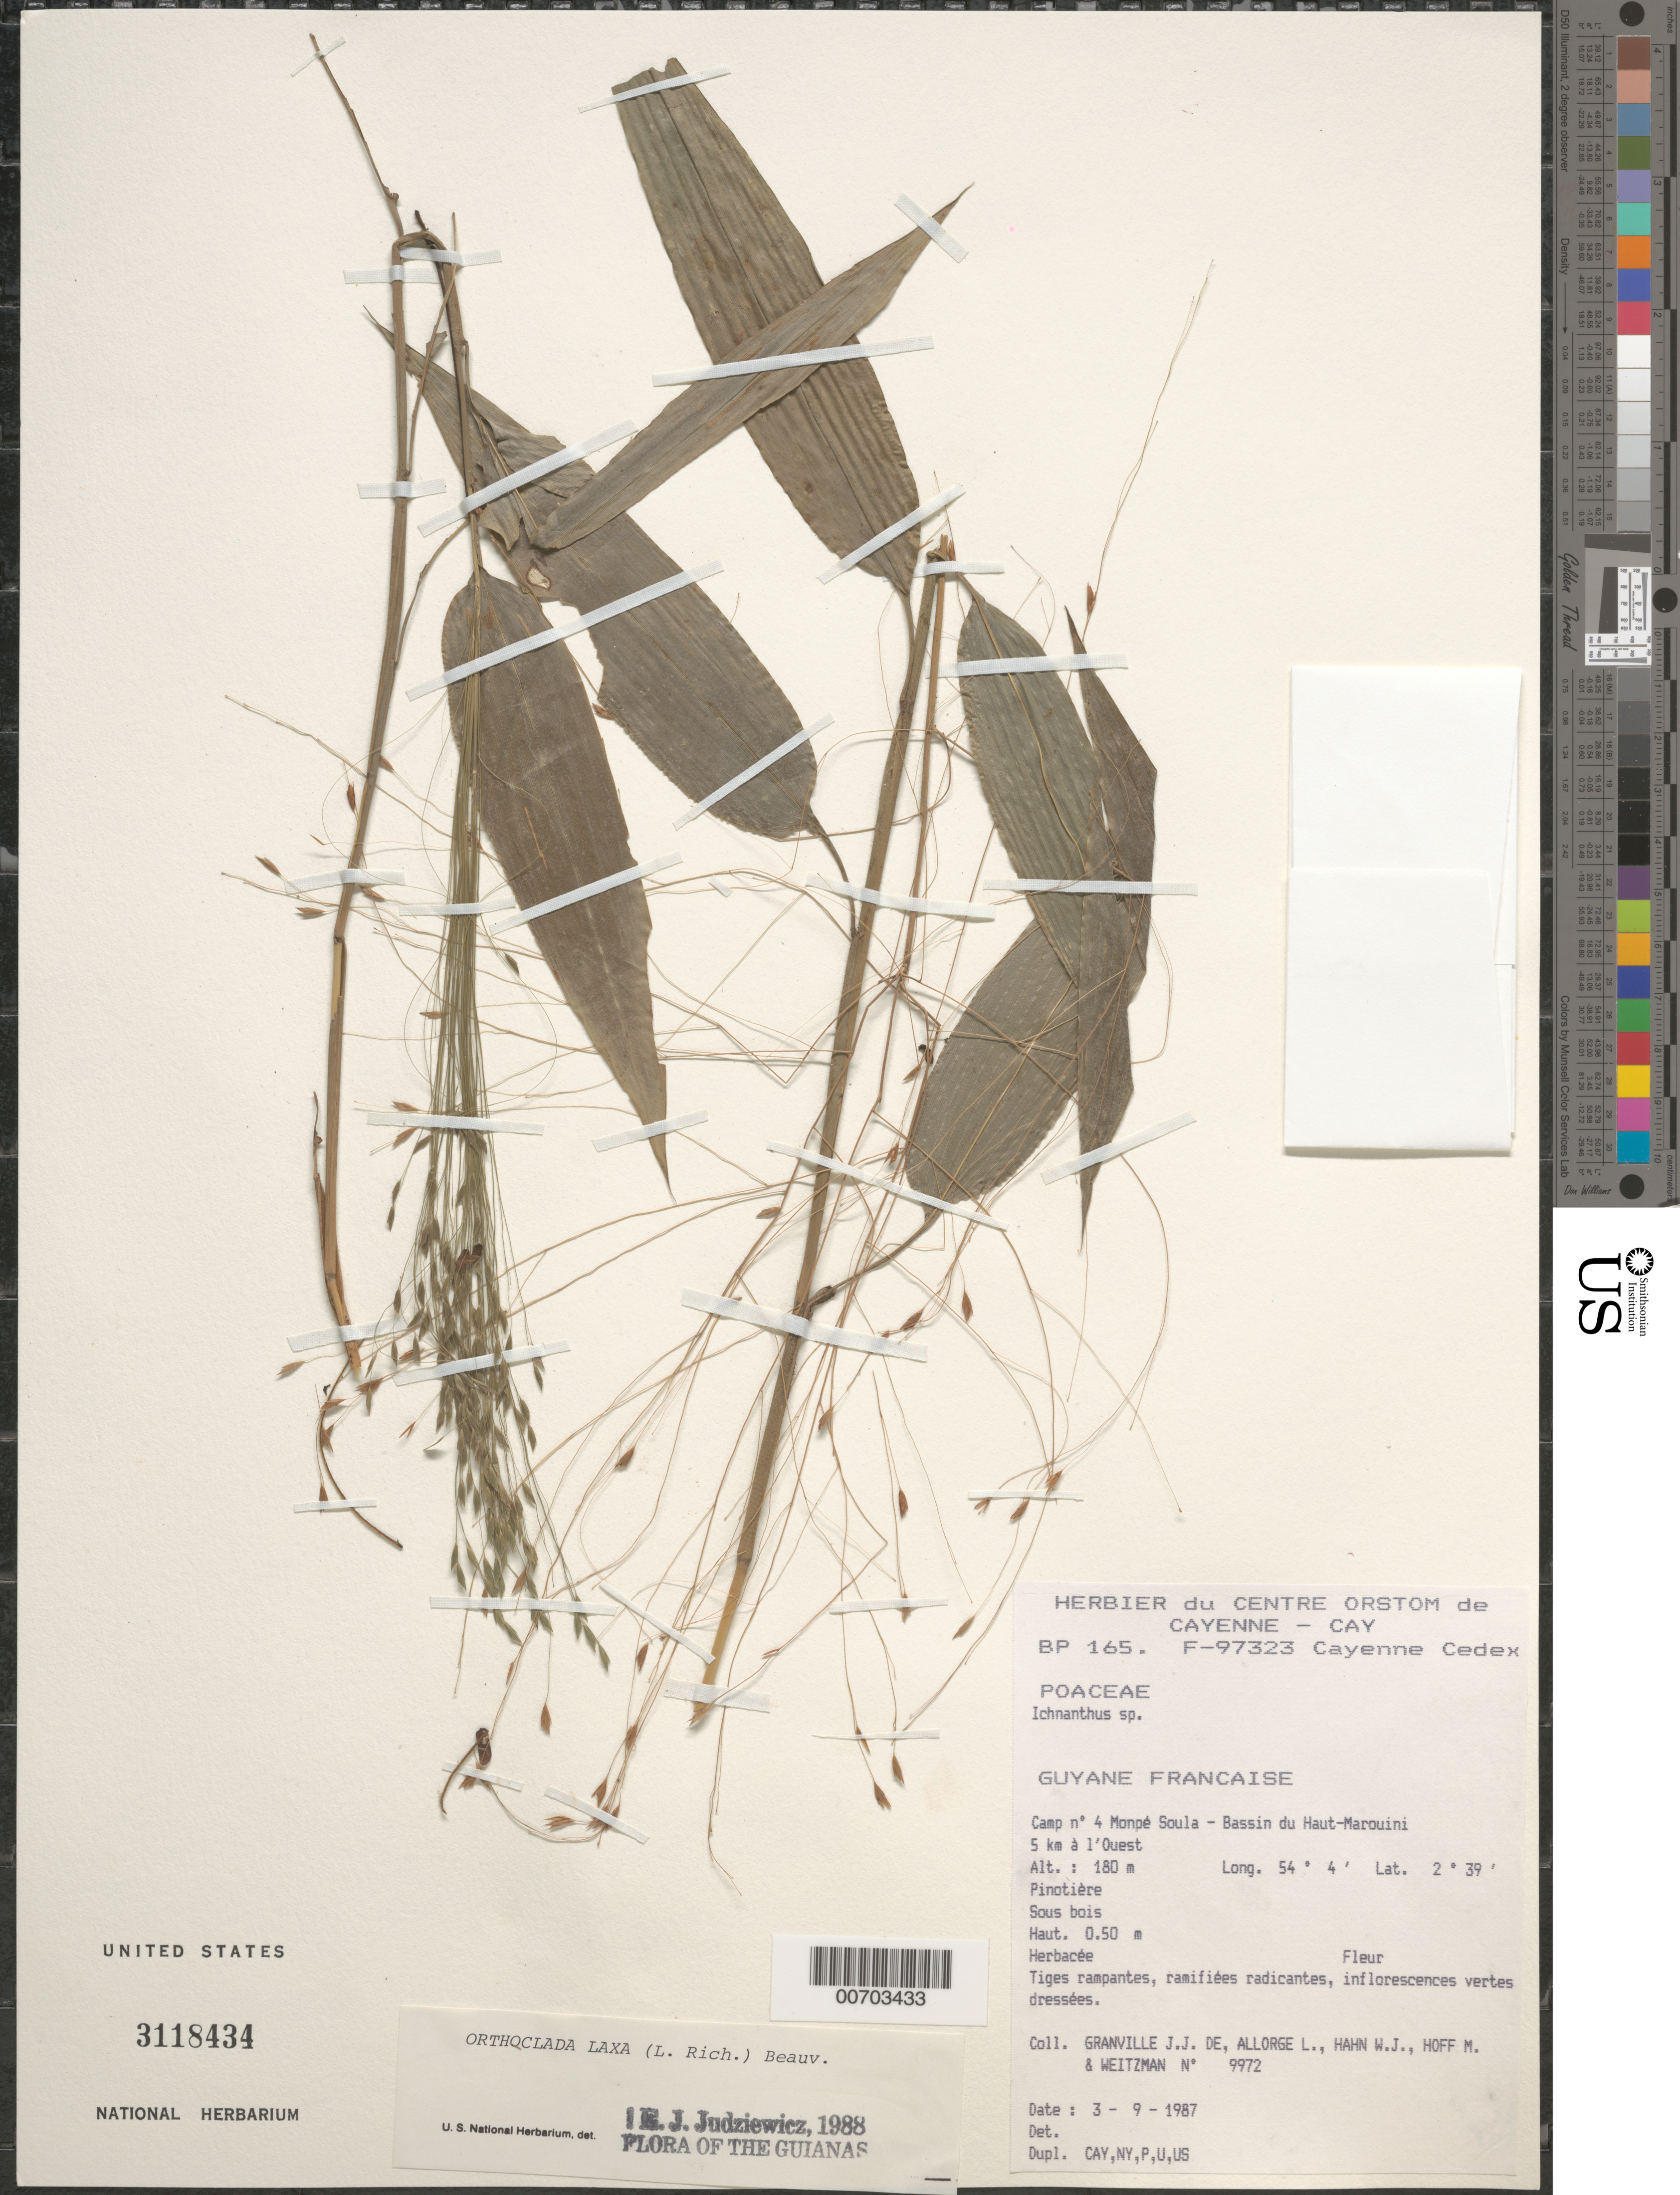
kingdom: Plantae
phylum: Tracheophyta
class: Liliopsida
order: Poales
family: Poaceae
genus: Orthoclada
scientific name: Orthoclada laxa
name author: P. Beauv.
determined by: Judziewicz, E. J.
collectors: J.-J. de Granville, L. Allorge, W. J. Hahn, M. Hoff & A. L. Weitzman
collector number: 9972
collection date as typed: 3-Sep-87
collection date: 1987-09-03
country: French Guiana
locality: Monpé Soula, Camp #4, Bassin du Haut-Marouini, 5 km to W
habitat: Pinotière; sous bois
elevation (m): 180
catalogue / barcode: US 3118434